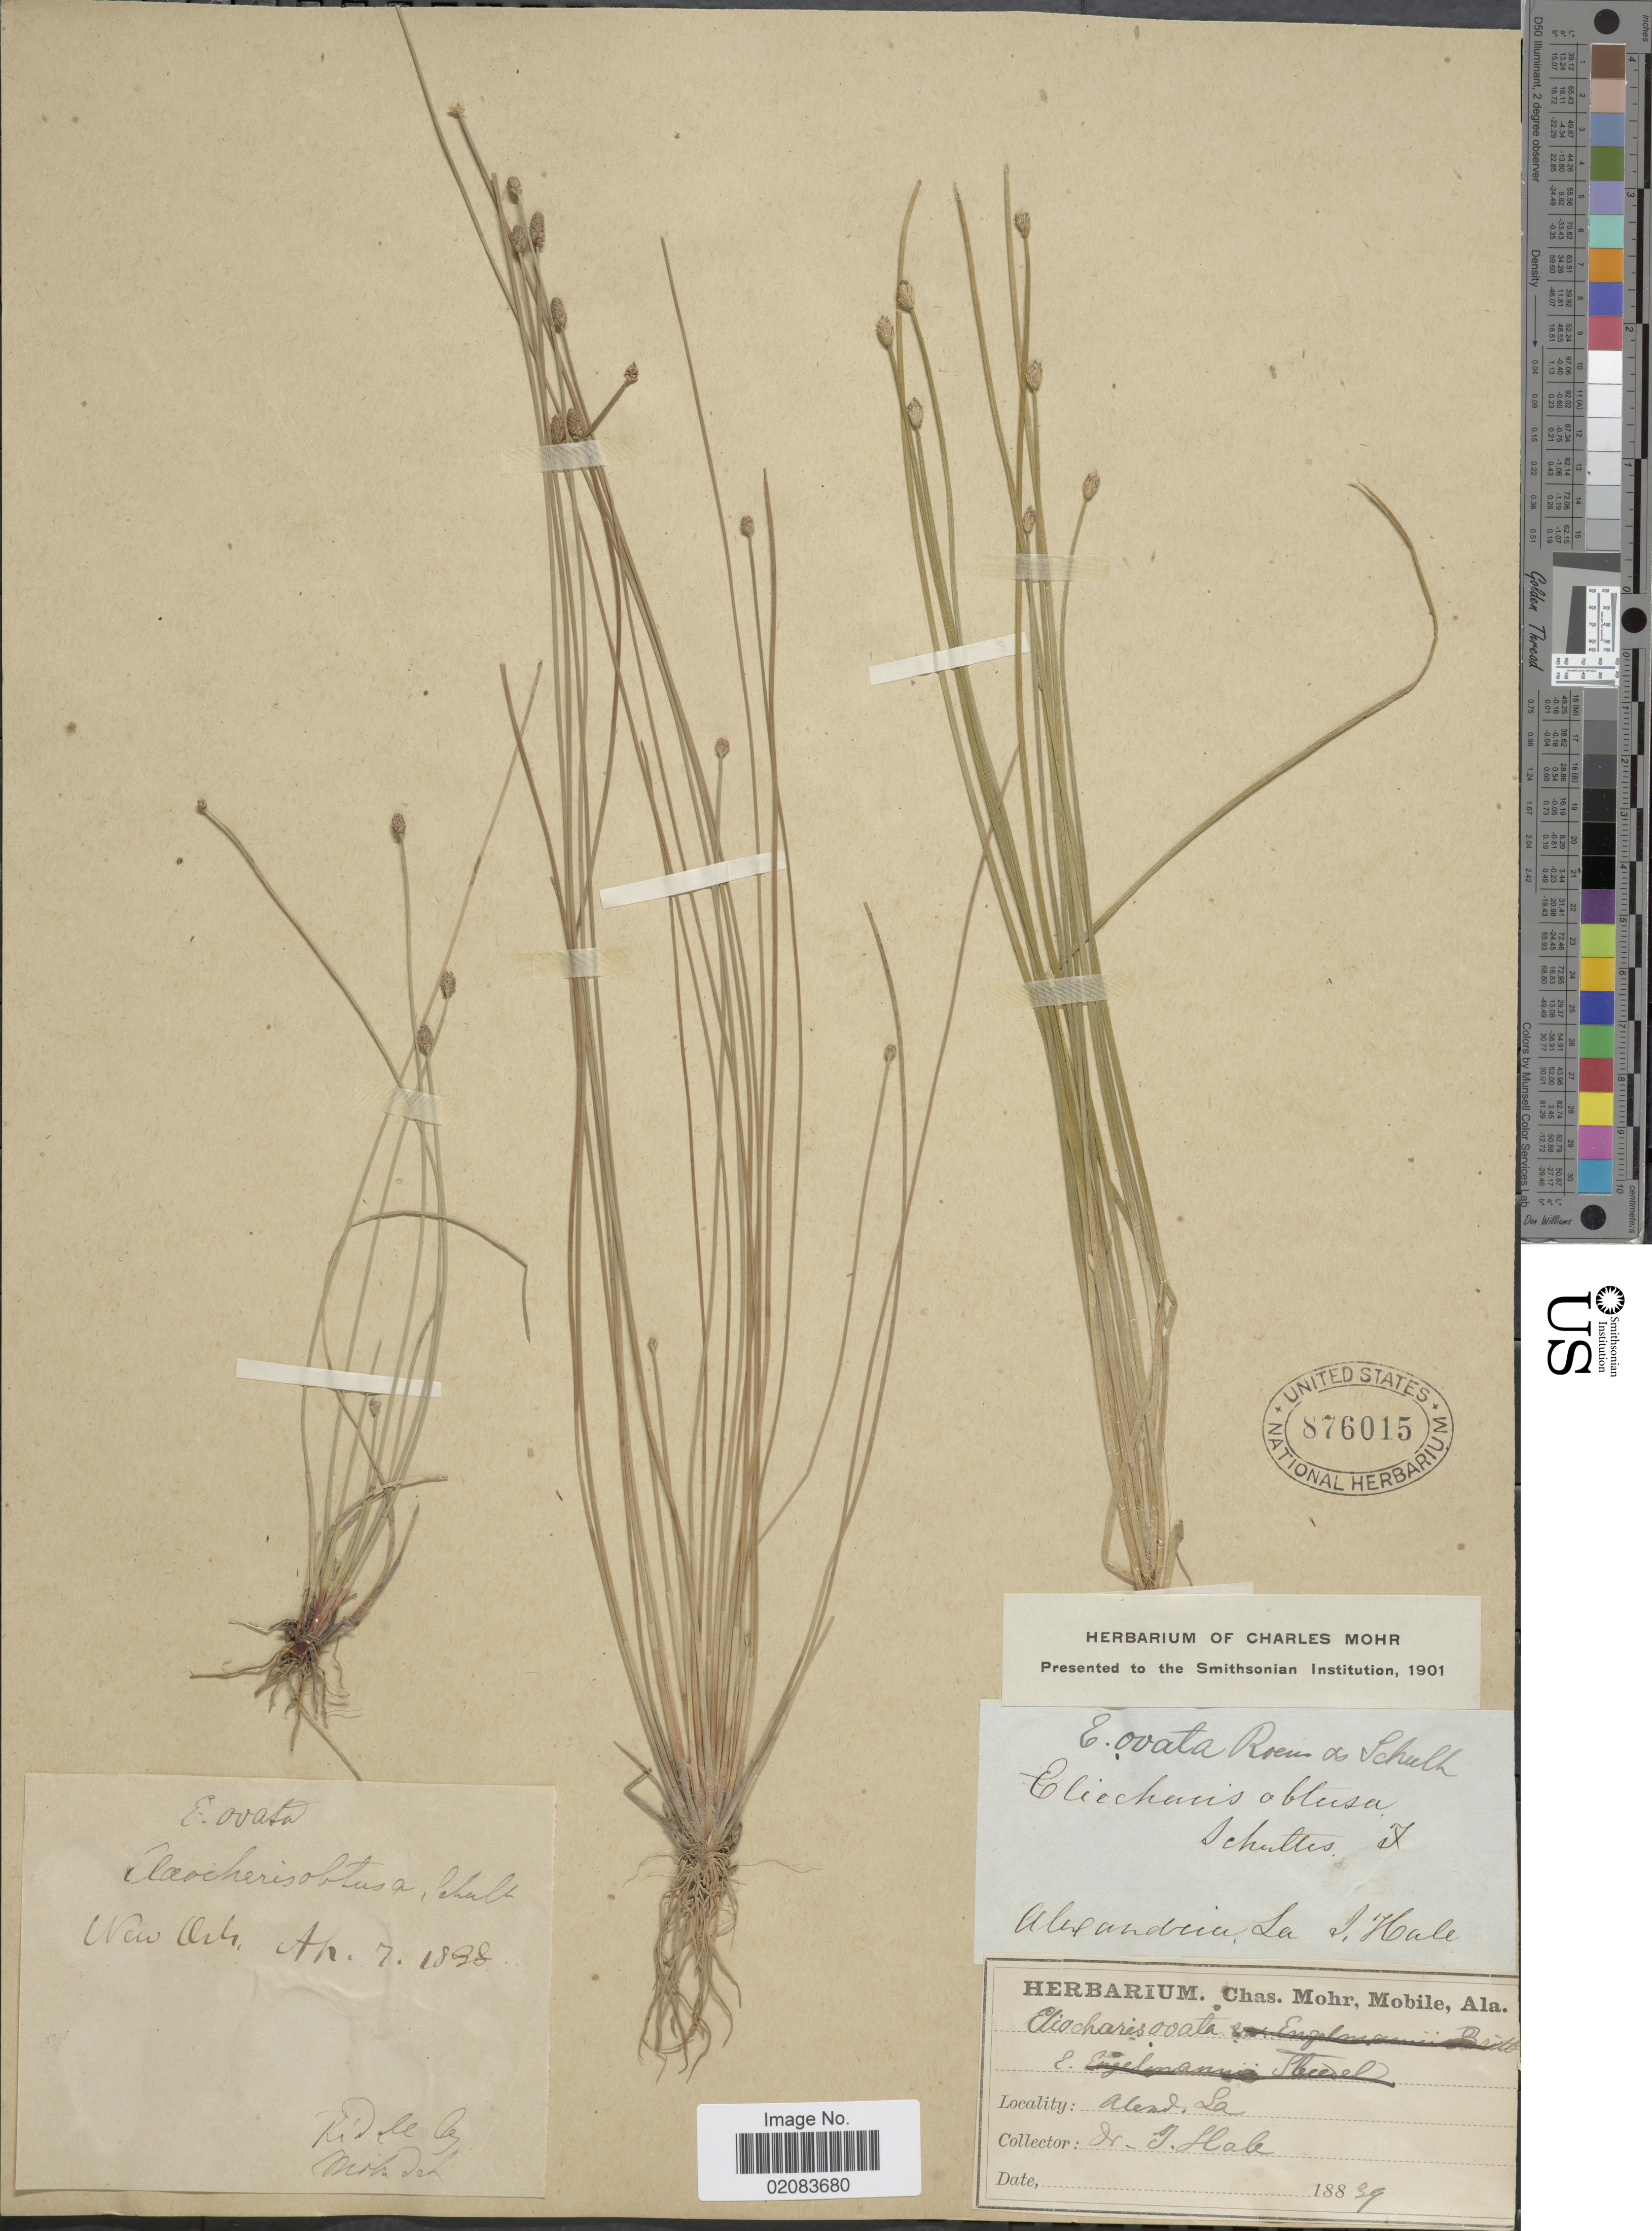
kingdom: Plantae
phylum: Tracheophyta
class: Liliopsida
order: Poales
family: Cyperaceae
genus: Eleocharis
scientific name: Eleocharis obtusa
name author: (Willd.) Schult.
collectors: J. Hale & Riddle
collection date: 1898-10-07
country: United States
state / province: Louisiana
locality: Alexandria, New Orl.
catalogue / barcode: US 876015